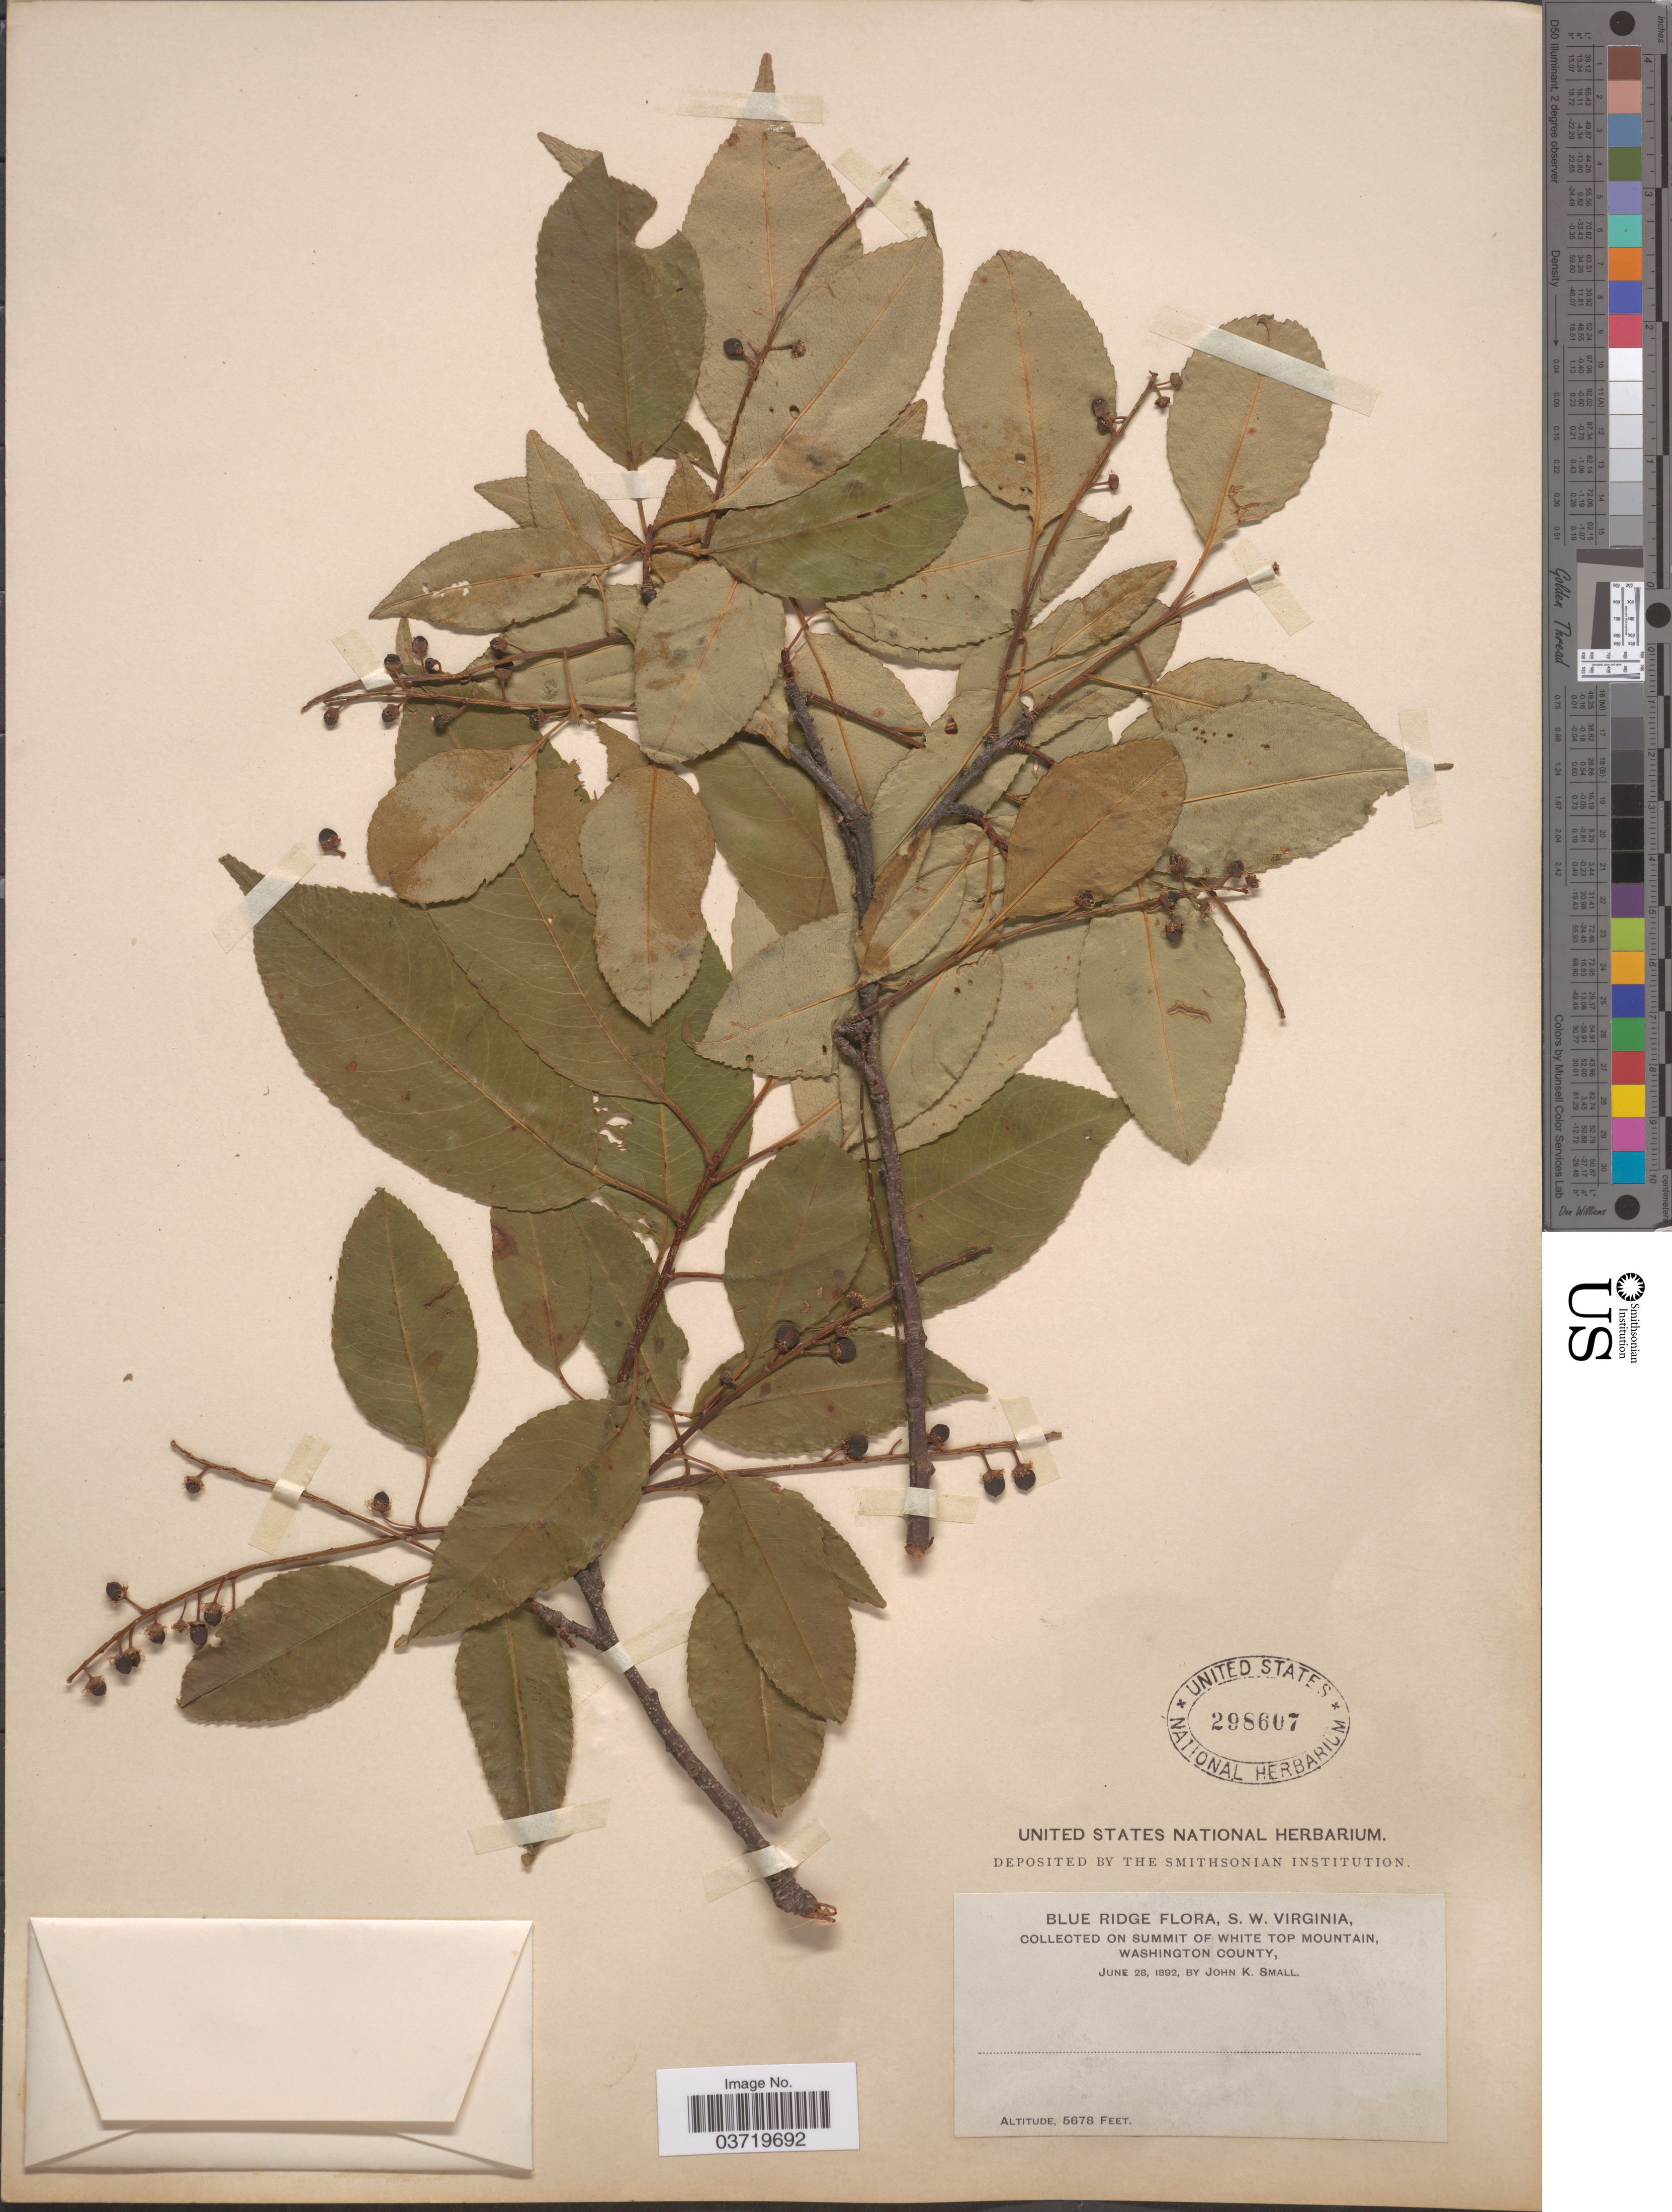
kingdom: Plantae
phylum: Tracheophyta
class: Magnoliopsida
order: Rosales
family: Rosaceae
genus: Prunus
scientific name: Prunus serotina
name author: Ehrh.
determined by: Strong, Mark T., (BOT), Smithsonian Institution - National Museum of Natural History (UNITED STATES)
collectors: J. K. Small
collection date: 1892-06-28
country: United States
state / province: Virginia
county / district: Washington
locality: Blue Ridge, S. W. Virginia. On Summit of White Top Mountain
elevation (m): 1731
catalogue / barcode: US 298607